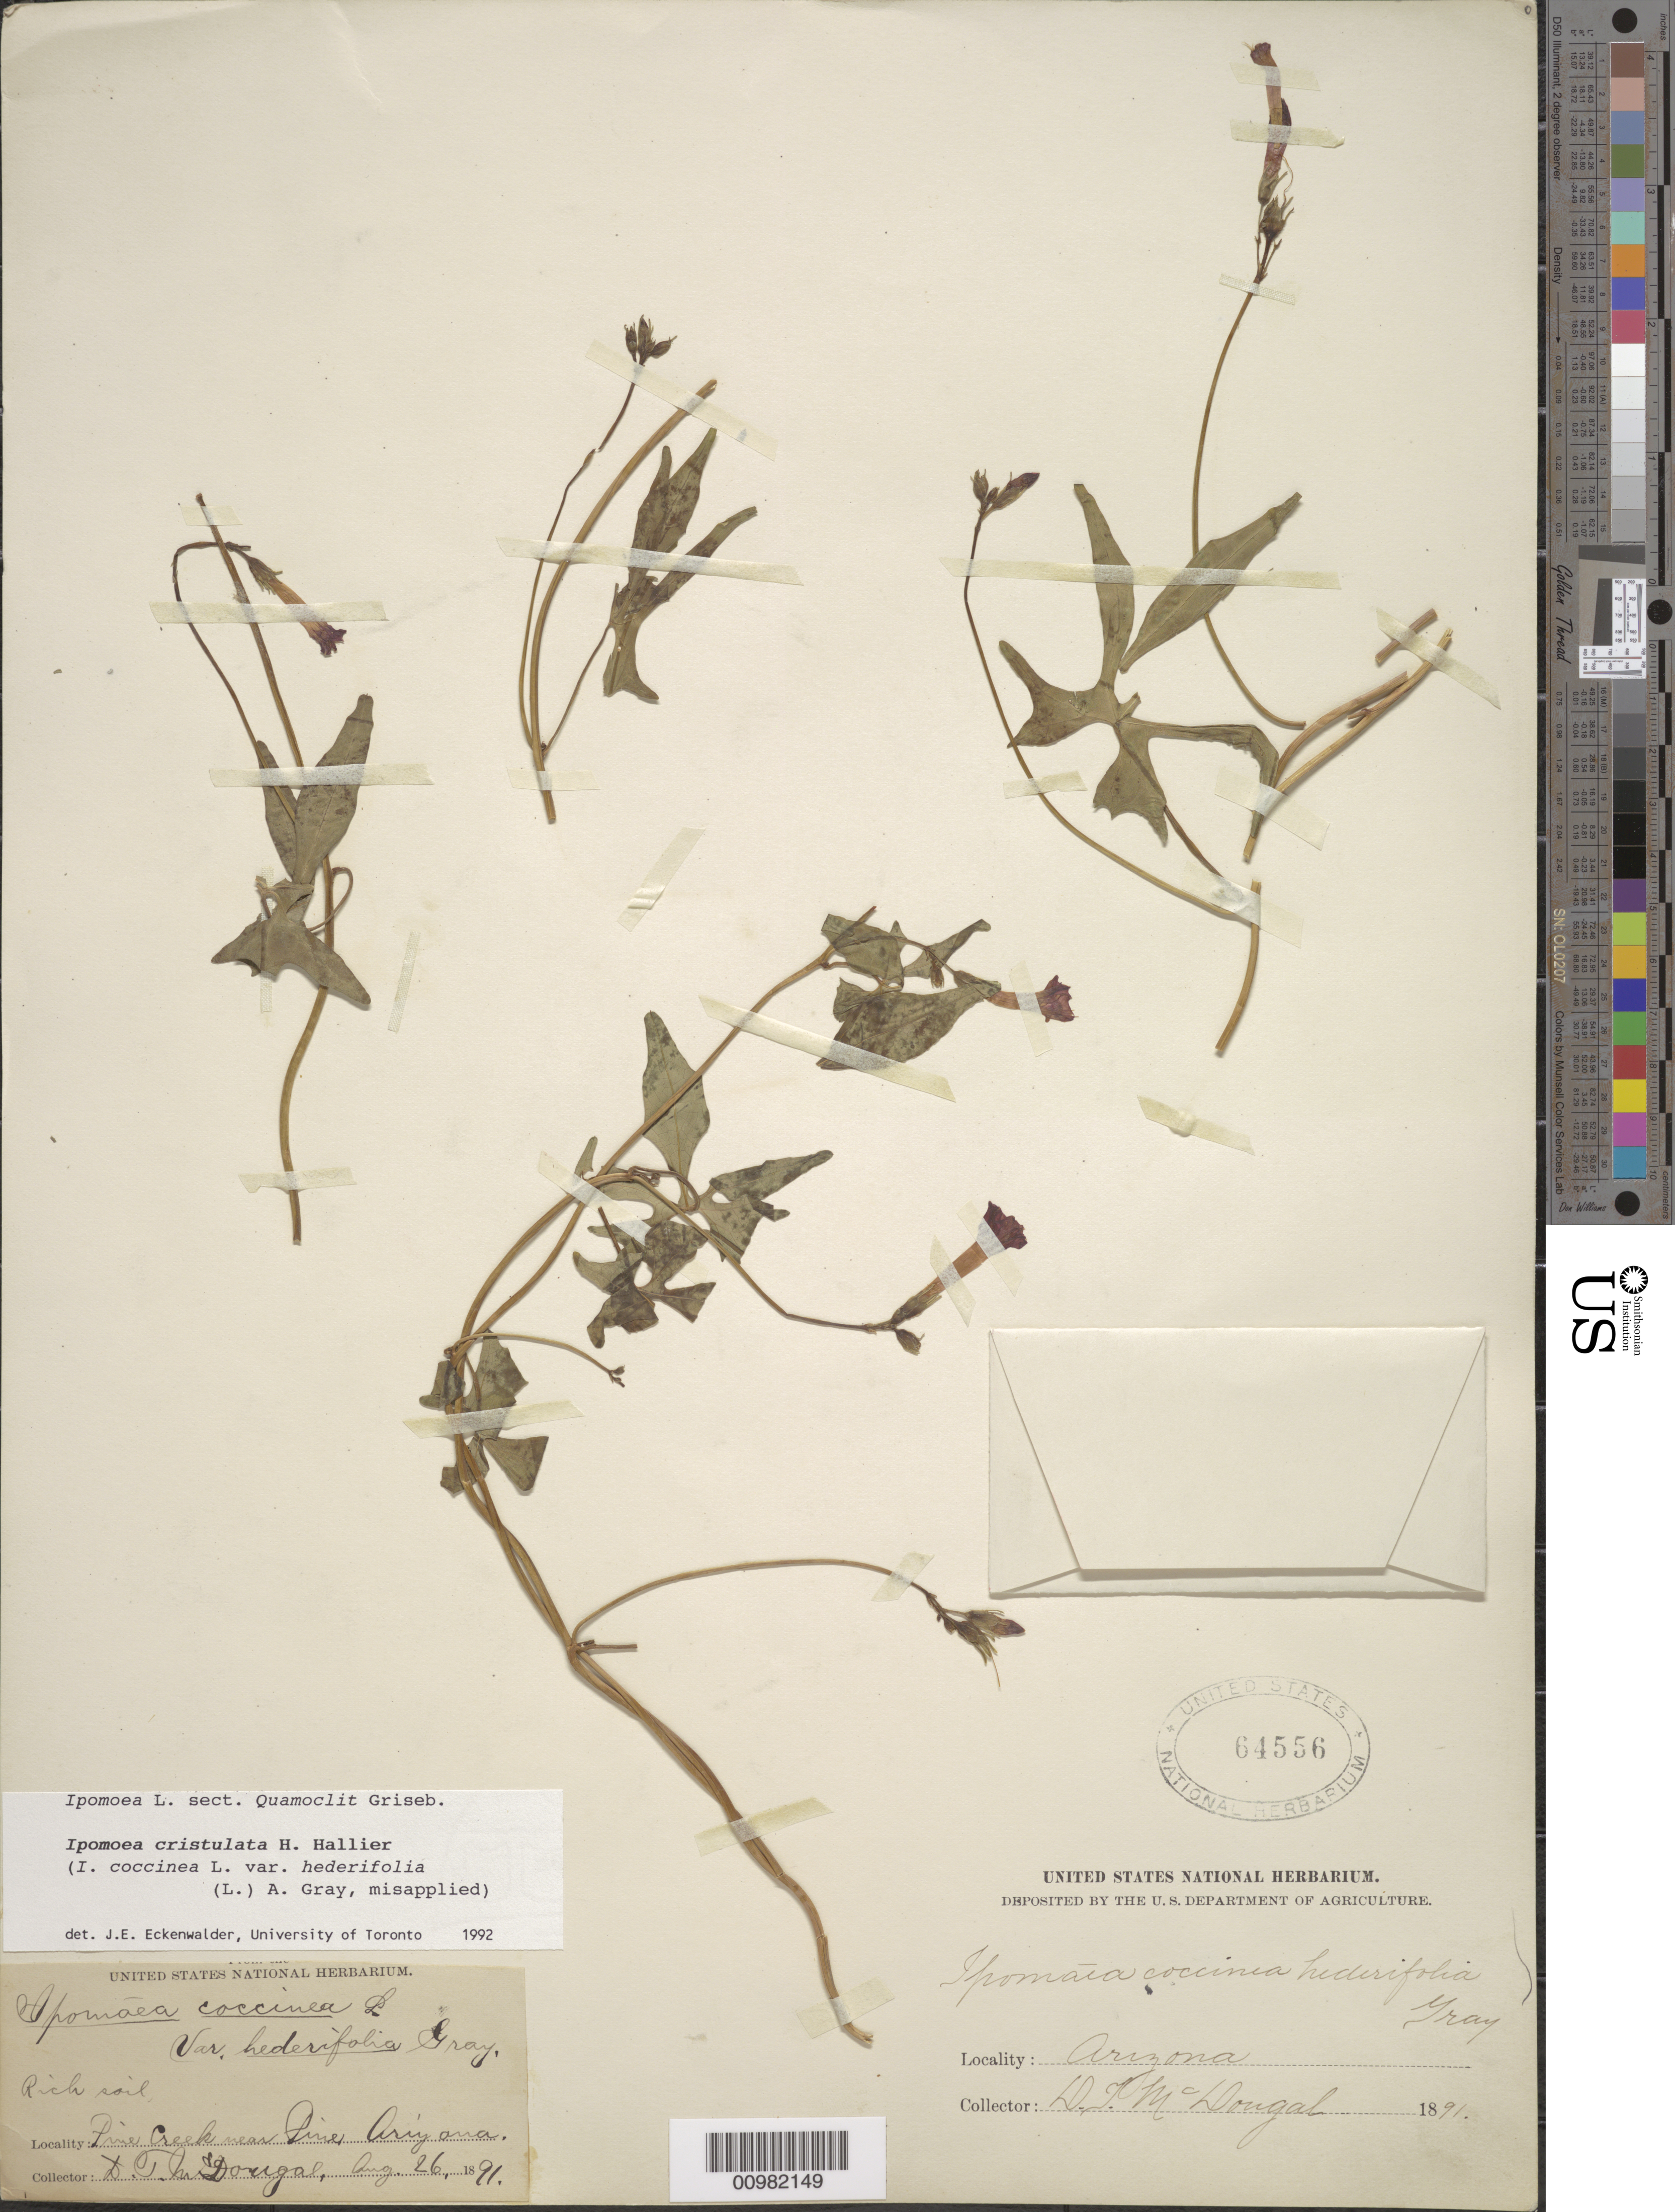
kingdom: Plantae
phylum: Tracheophyta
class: Magnoliopsida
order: Solanales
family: Convolvulaceae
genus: Ipomoea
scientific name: Ipomoea cristulata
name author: Hallier f.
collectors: D. T. MacDougal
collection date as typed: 26 Aug 1891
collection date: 1891-08-26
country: United States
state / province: Arizona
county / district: Gila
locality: Pine Creek near Pine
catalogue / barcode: US 64556